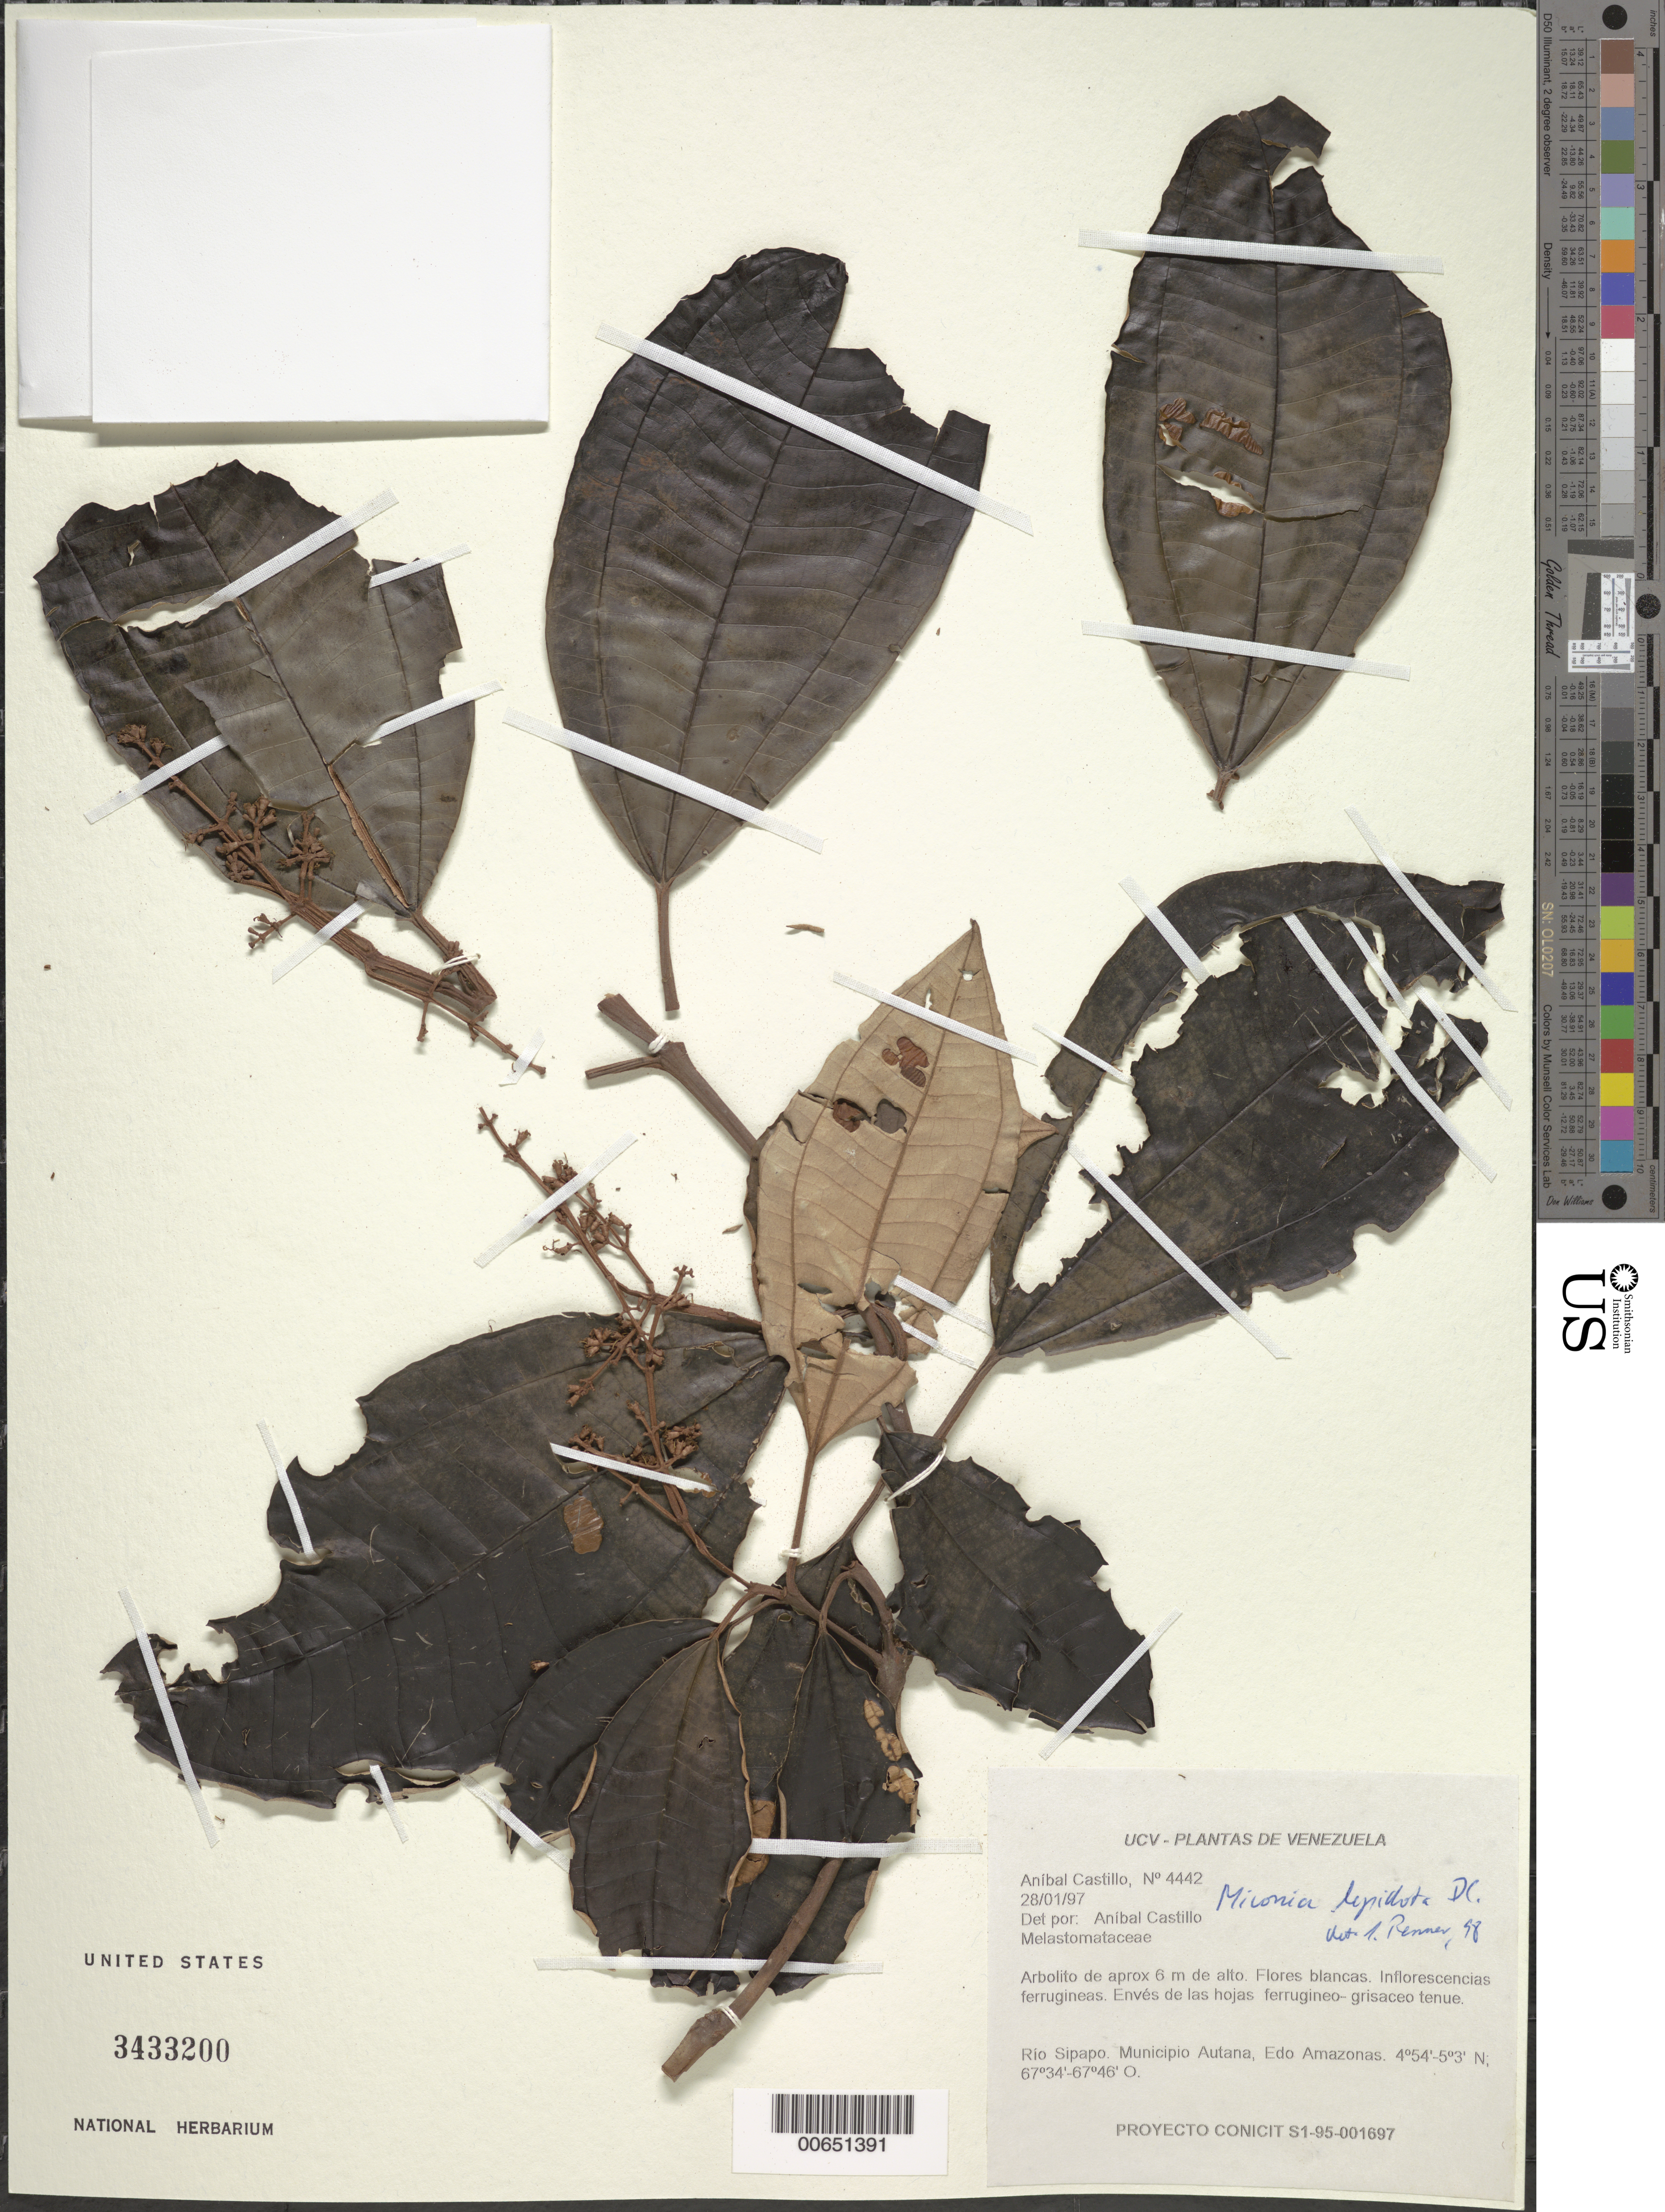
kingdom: Plantae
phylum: Tracheophyta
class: Magnoliopsida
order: Myrtales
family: Melastomataceae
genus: Miconia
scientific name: Miconia lepidota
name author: Schrank & Mart. ex DC.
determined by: Renner, --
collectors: A. Castillo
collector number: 4442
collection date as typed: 28-Jan-97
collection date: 1997-01-28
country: Venezuela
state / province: Amazonas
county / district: Autana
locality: Mun. Autana, Río Sipapo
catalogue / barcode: US 3433200